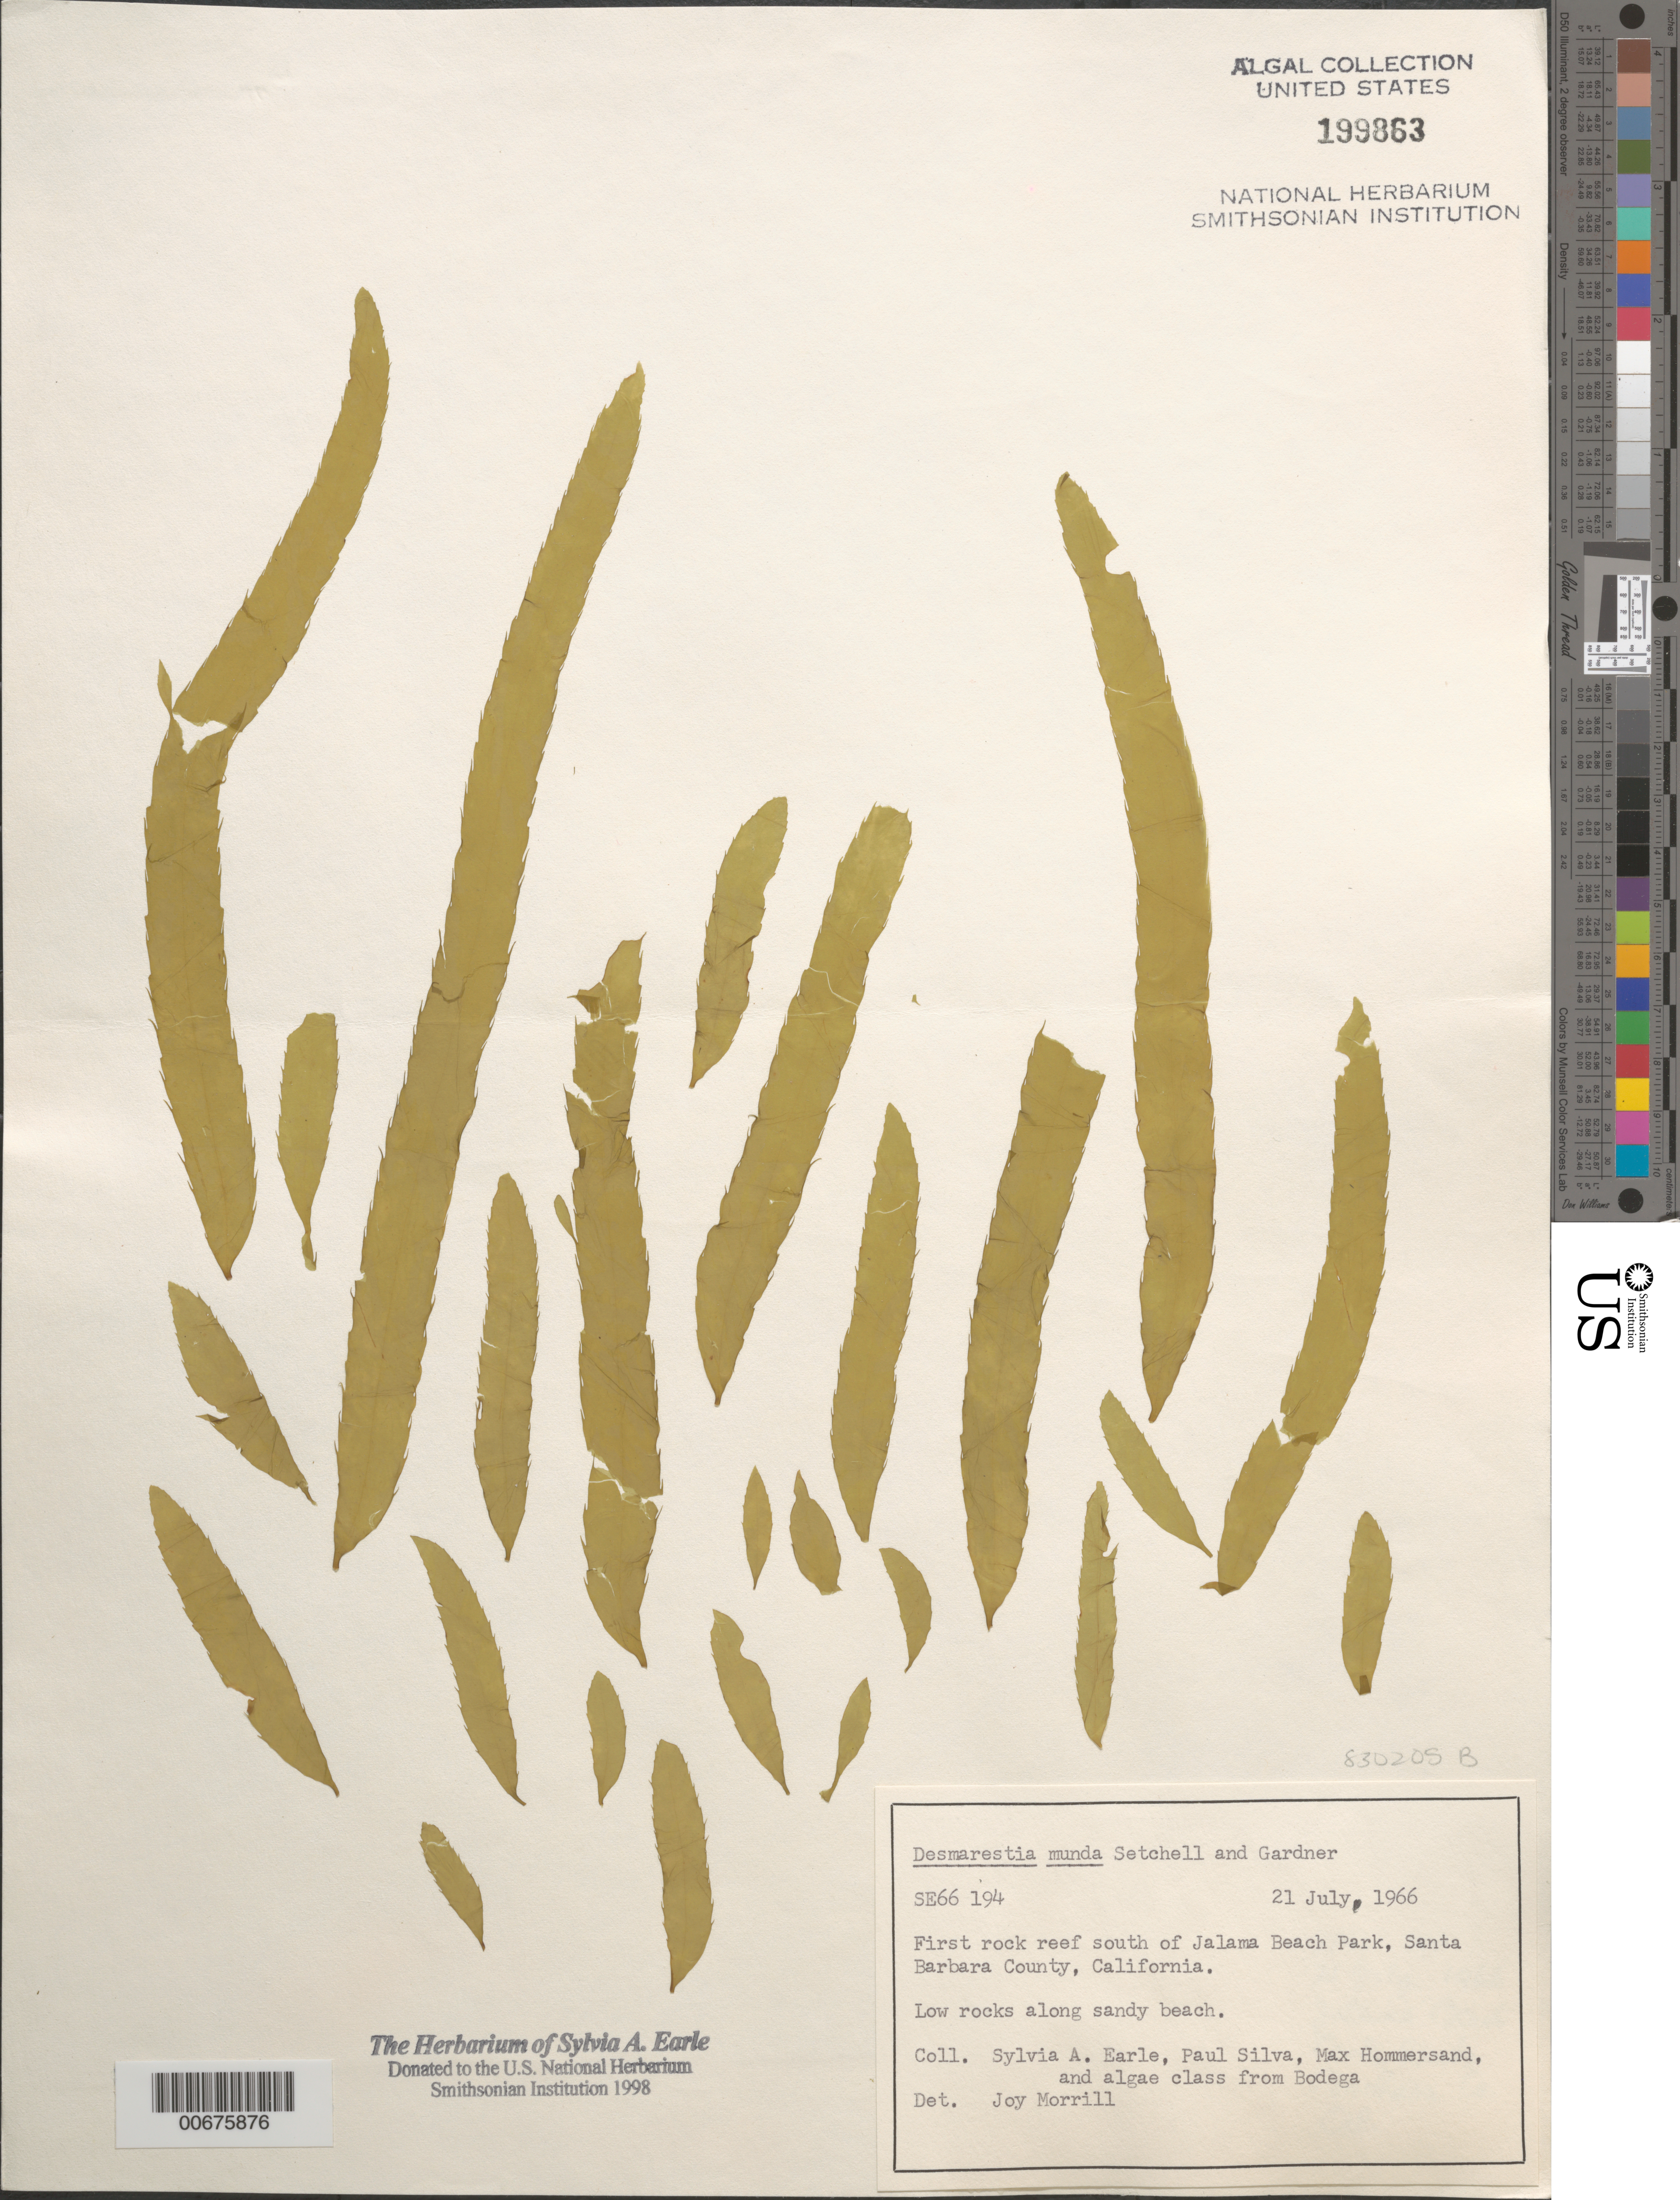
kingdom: Chromista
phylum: Ochrophyta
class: Phaeophyceae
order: Desmarestiales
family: Desmarestiaceae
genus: Desmarestia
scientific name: Desmarestia munda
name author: Setch. & N.L. Gardner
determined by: Morrill, J.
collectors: S. A. Earle, P. C. Silva, M. H. Hommersand & Bodega Algae Class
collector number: Se 66194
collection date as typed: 21 Jul 1966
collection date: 1966-07-21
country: United States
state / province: California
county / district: Santa Barbara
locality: Reef south of Jalama Beach Park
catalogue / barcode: US 199863